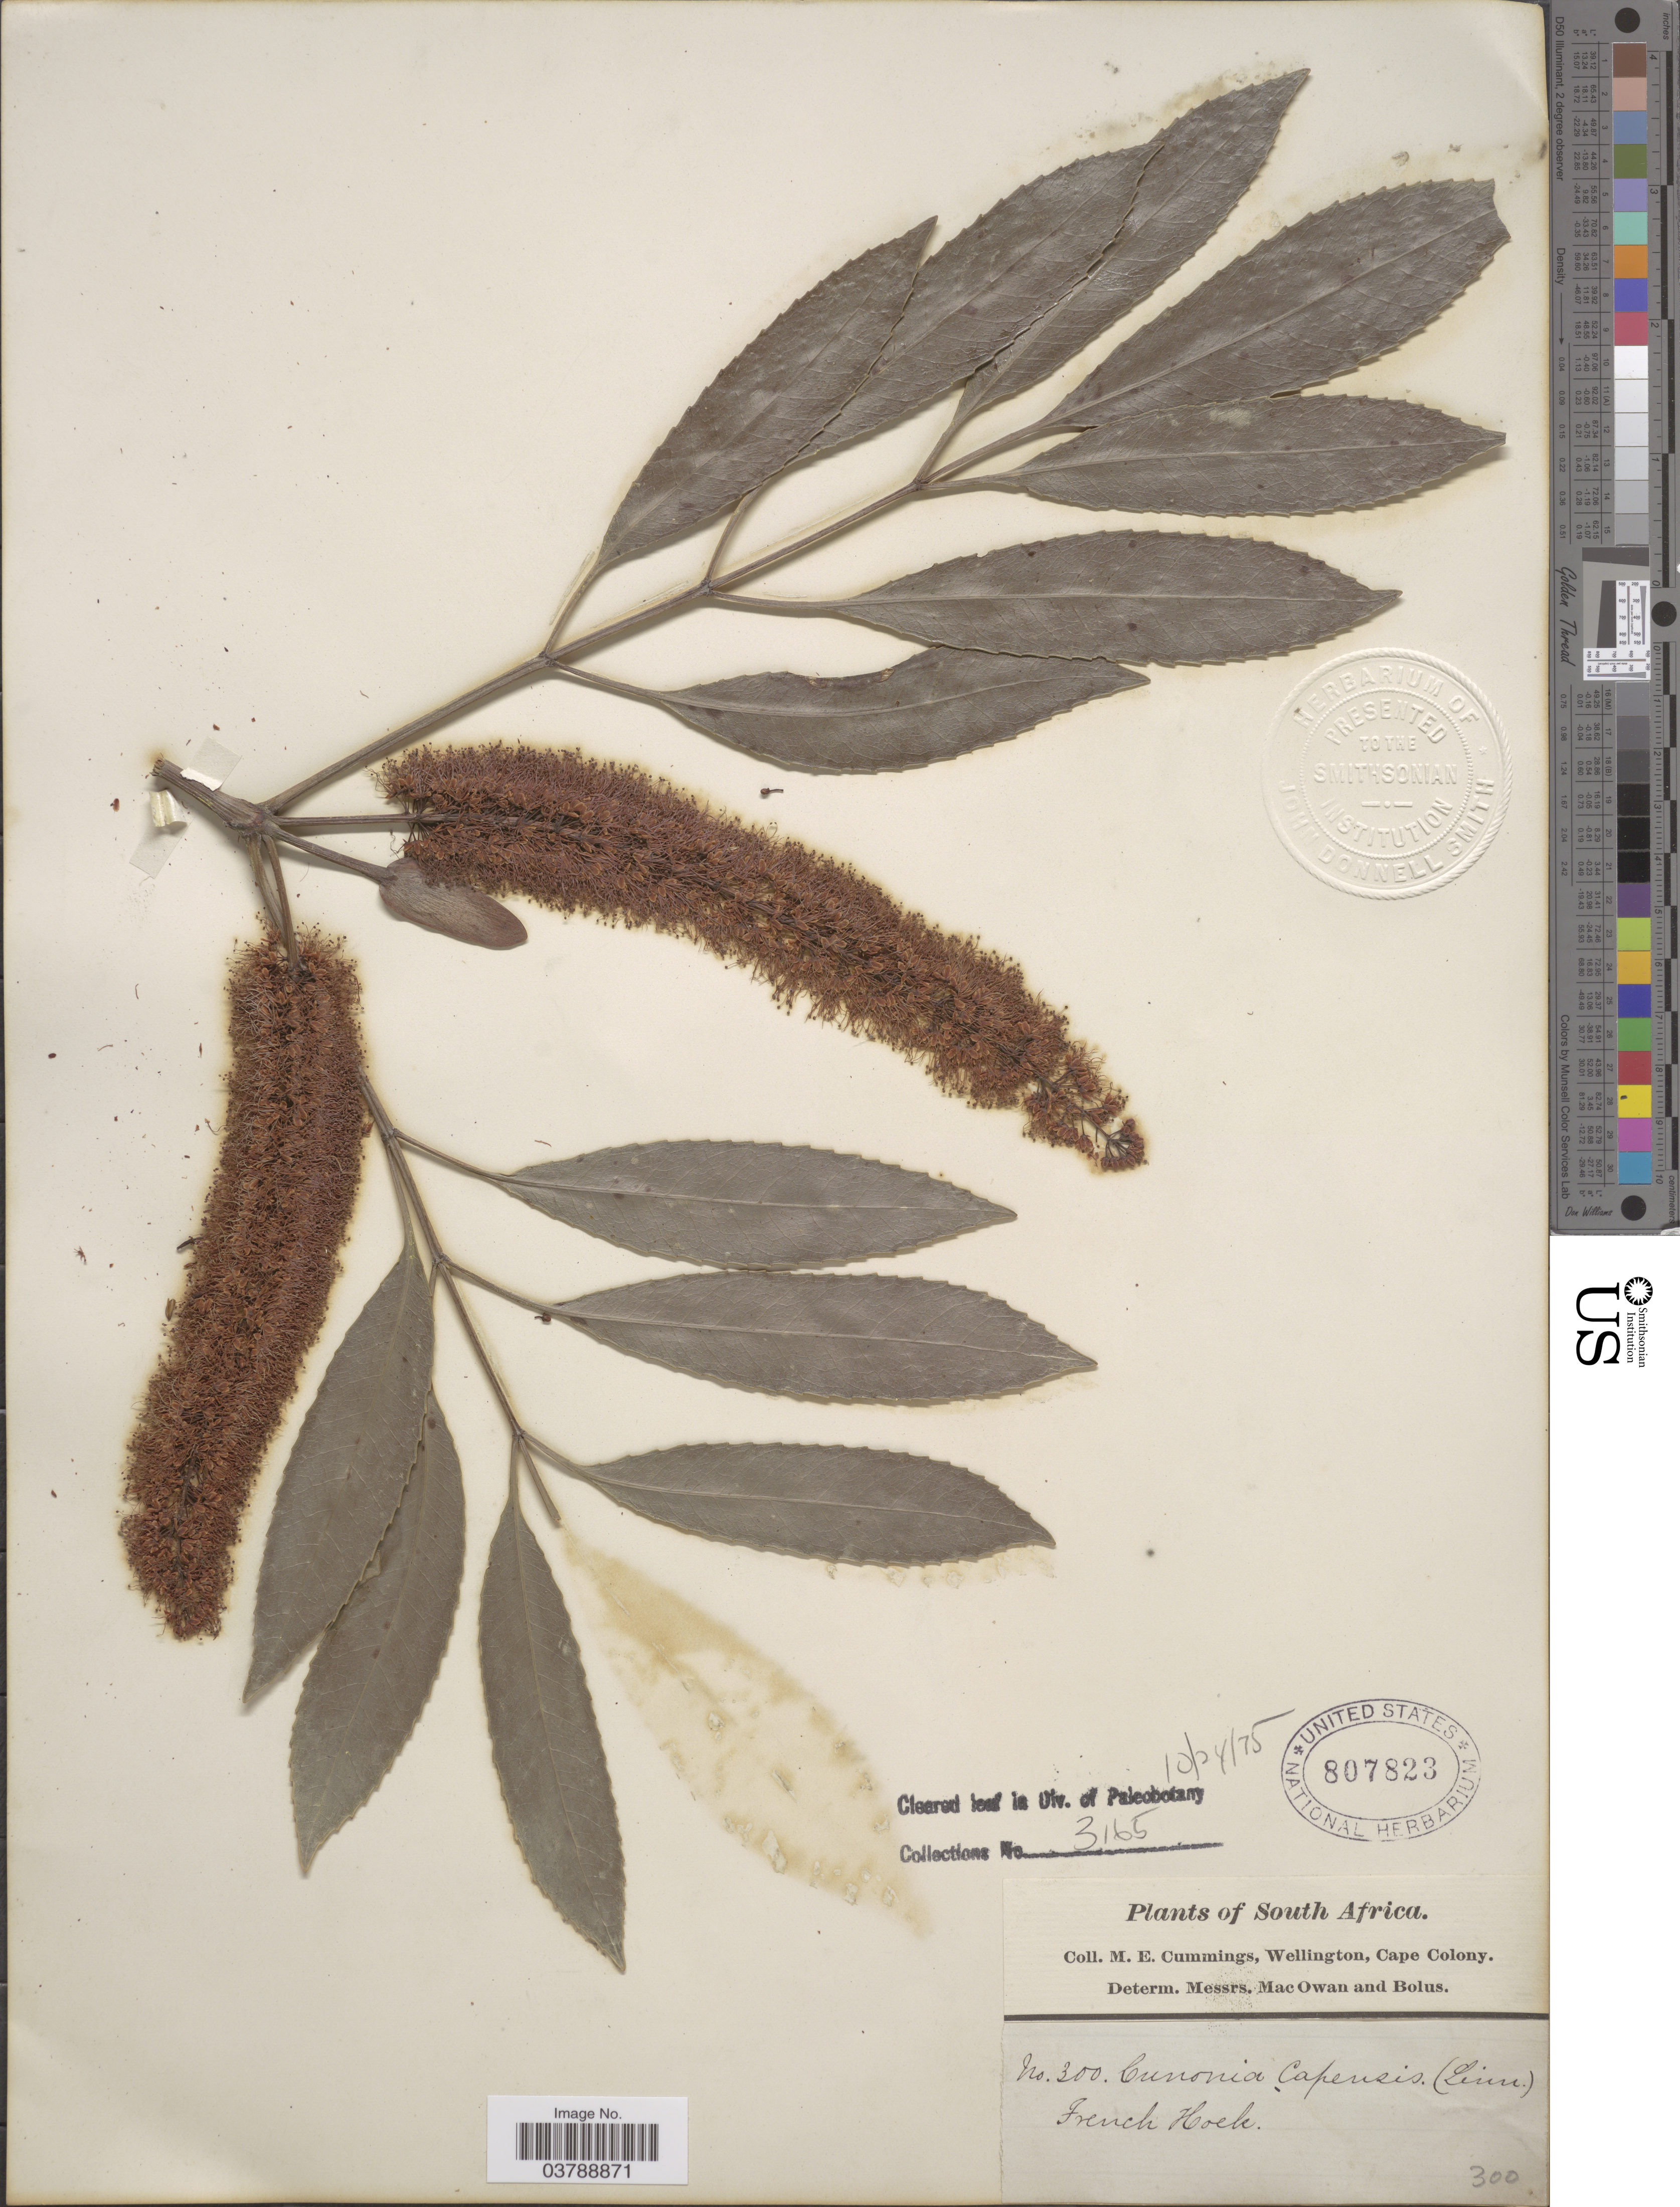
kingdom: Plantae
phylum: Tracheophyta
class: Magnoliopsida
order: Oxalidales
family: Cunoniaceae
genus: Cunonia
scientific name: Cunonia capensis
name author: L.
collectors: M. E. Cummings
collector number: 300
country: South Africa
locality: French Hoek.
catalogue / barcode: US 807823